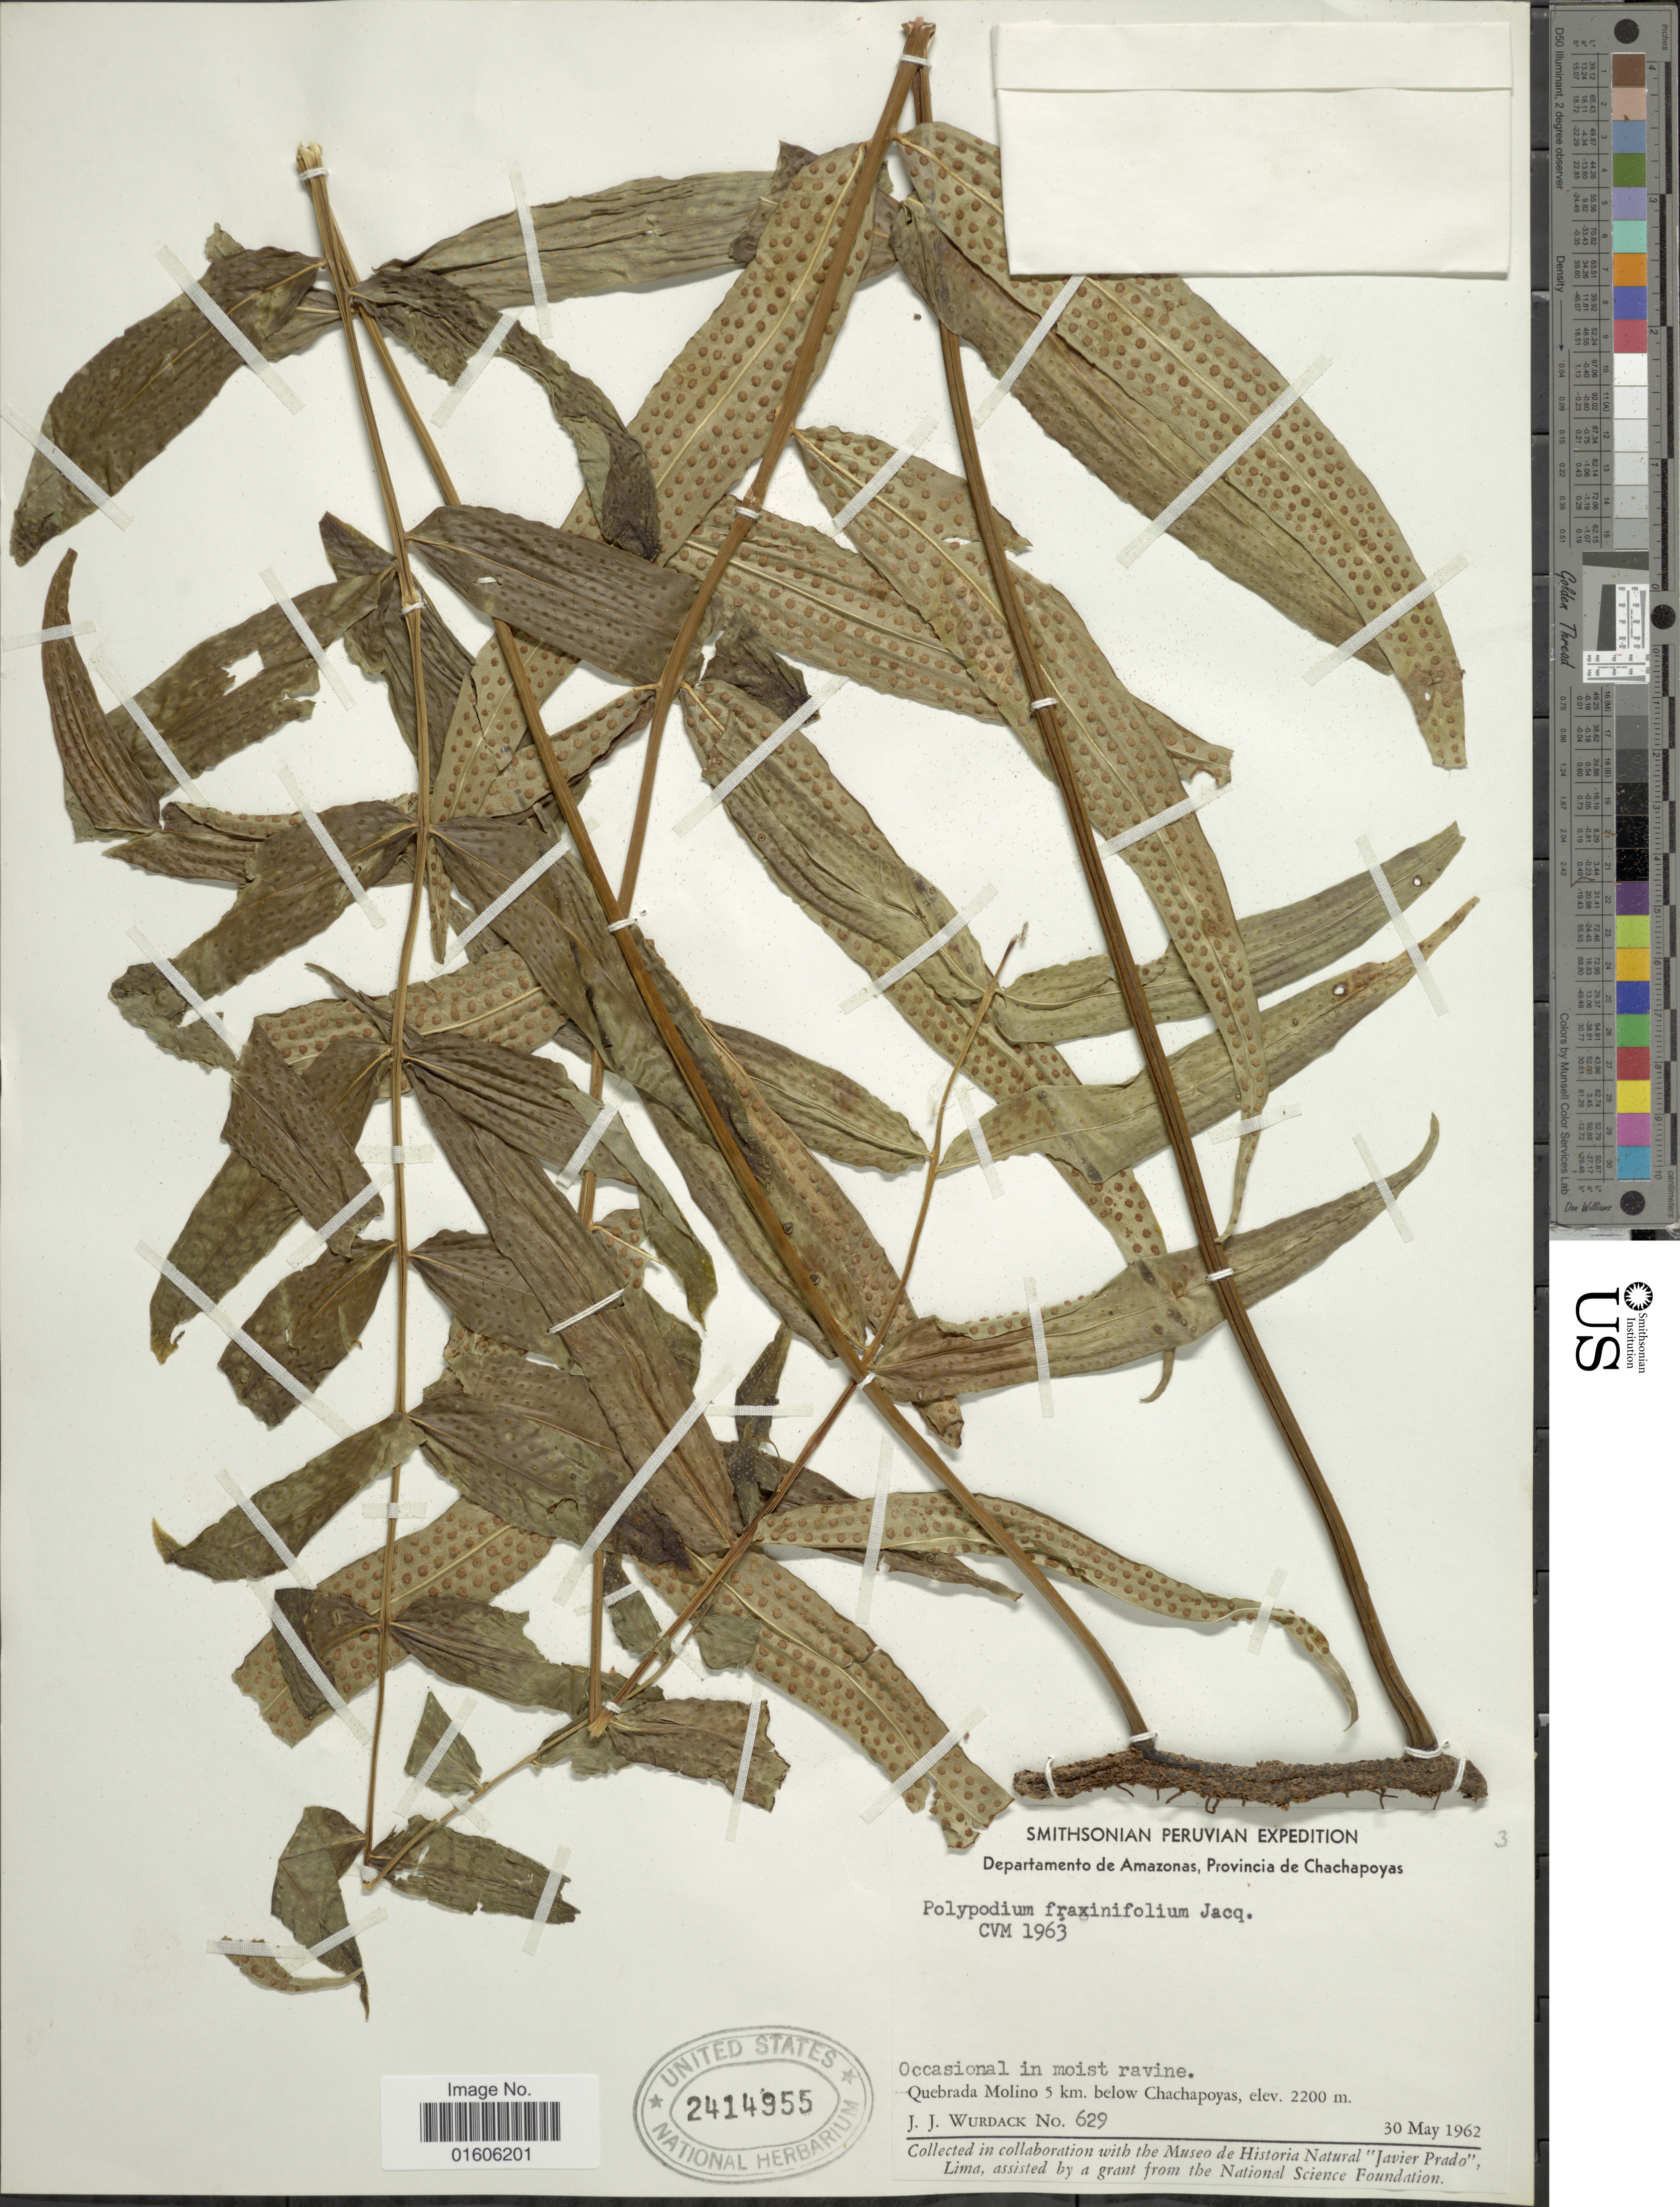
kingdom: Plantae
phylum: Tracheophyta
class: Polypodiopsida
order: Polypodiales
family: Polypodiaceae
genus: Serpocaulon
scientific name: Serpocaulon fraxinifolium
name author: (Jacq.) A.R. Sm.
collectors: J. J. Wurdack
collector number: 629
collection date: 1962-05-30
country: Peru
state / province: Amazonas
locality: Departamento de Amazonas, Provincia de Chachapoyas. Quebrada Molina 5 km. below Chachapoyas.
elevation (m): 2200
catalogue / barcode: US 2414955